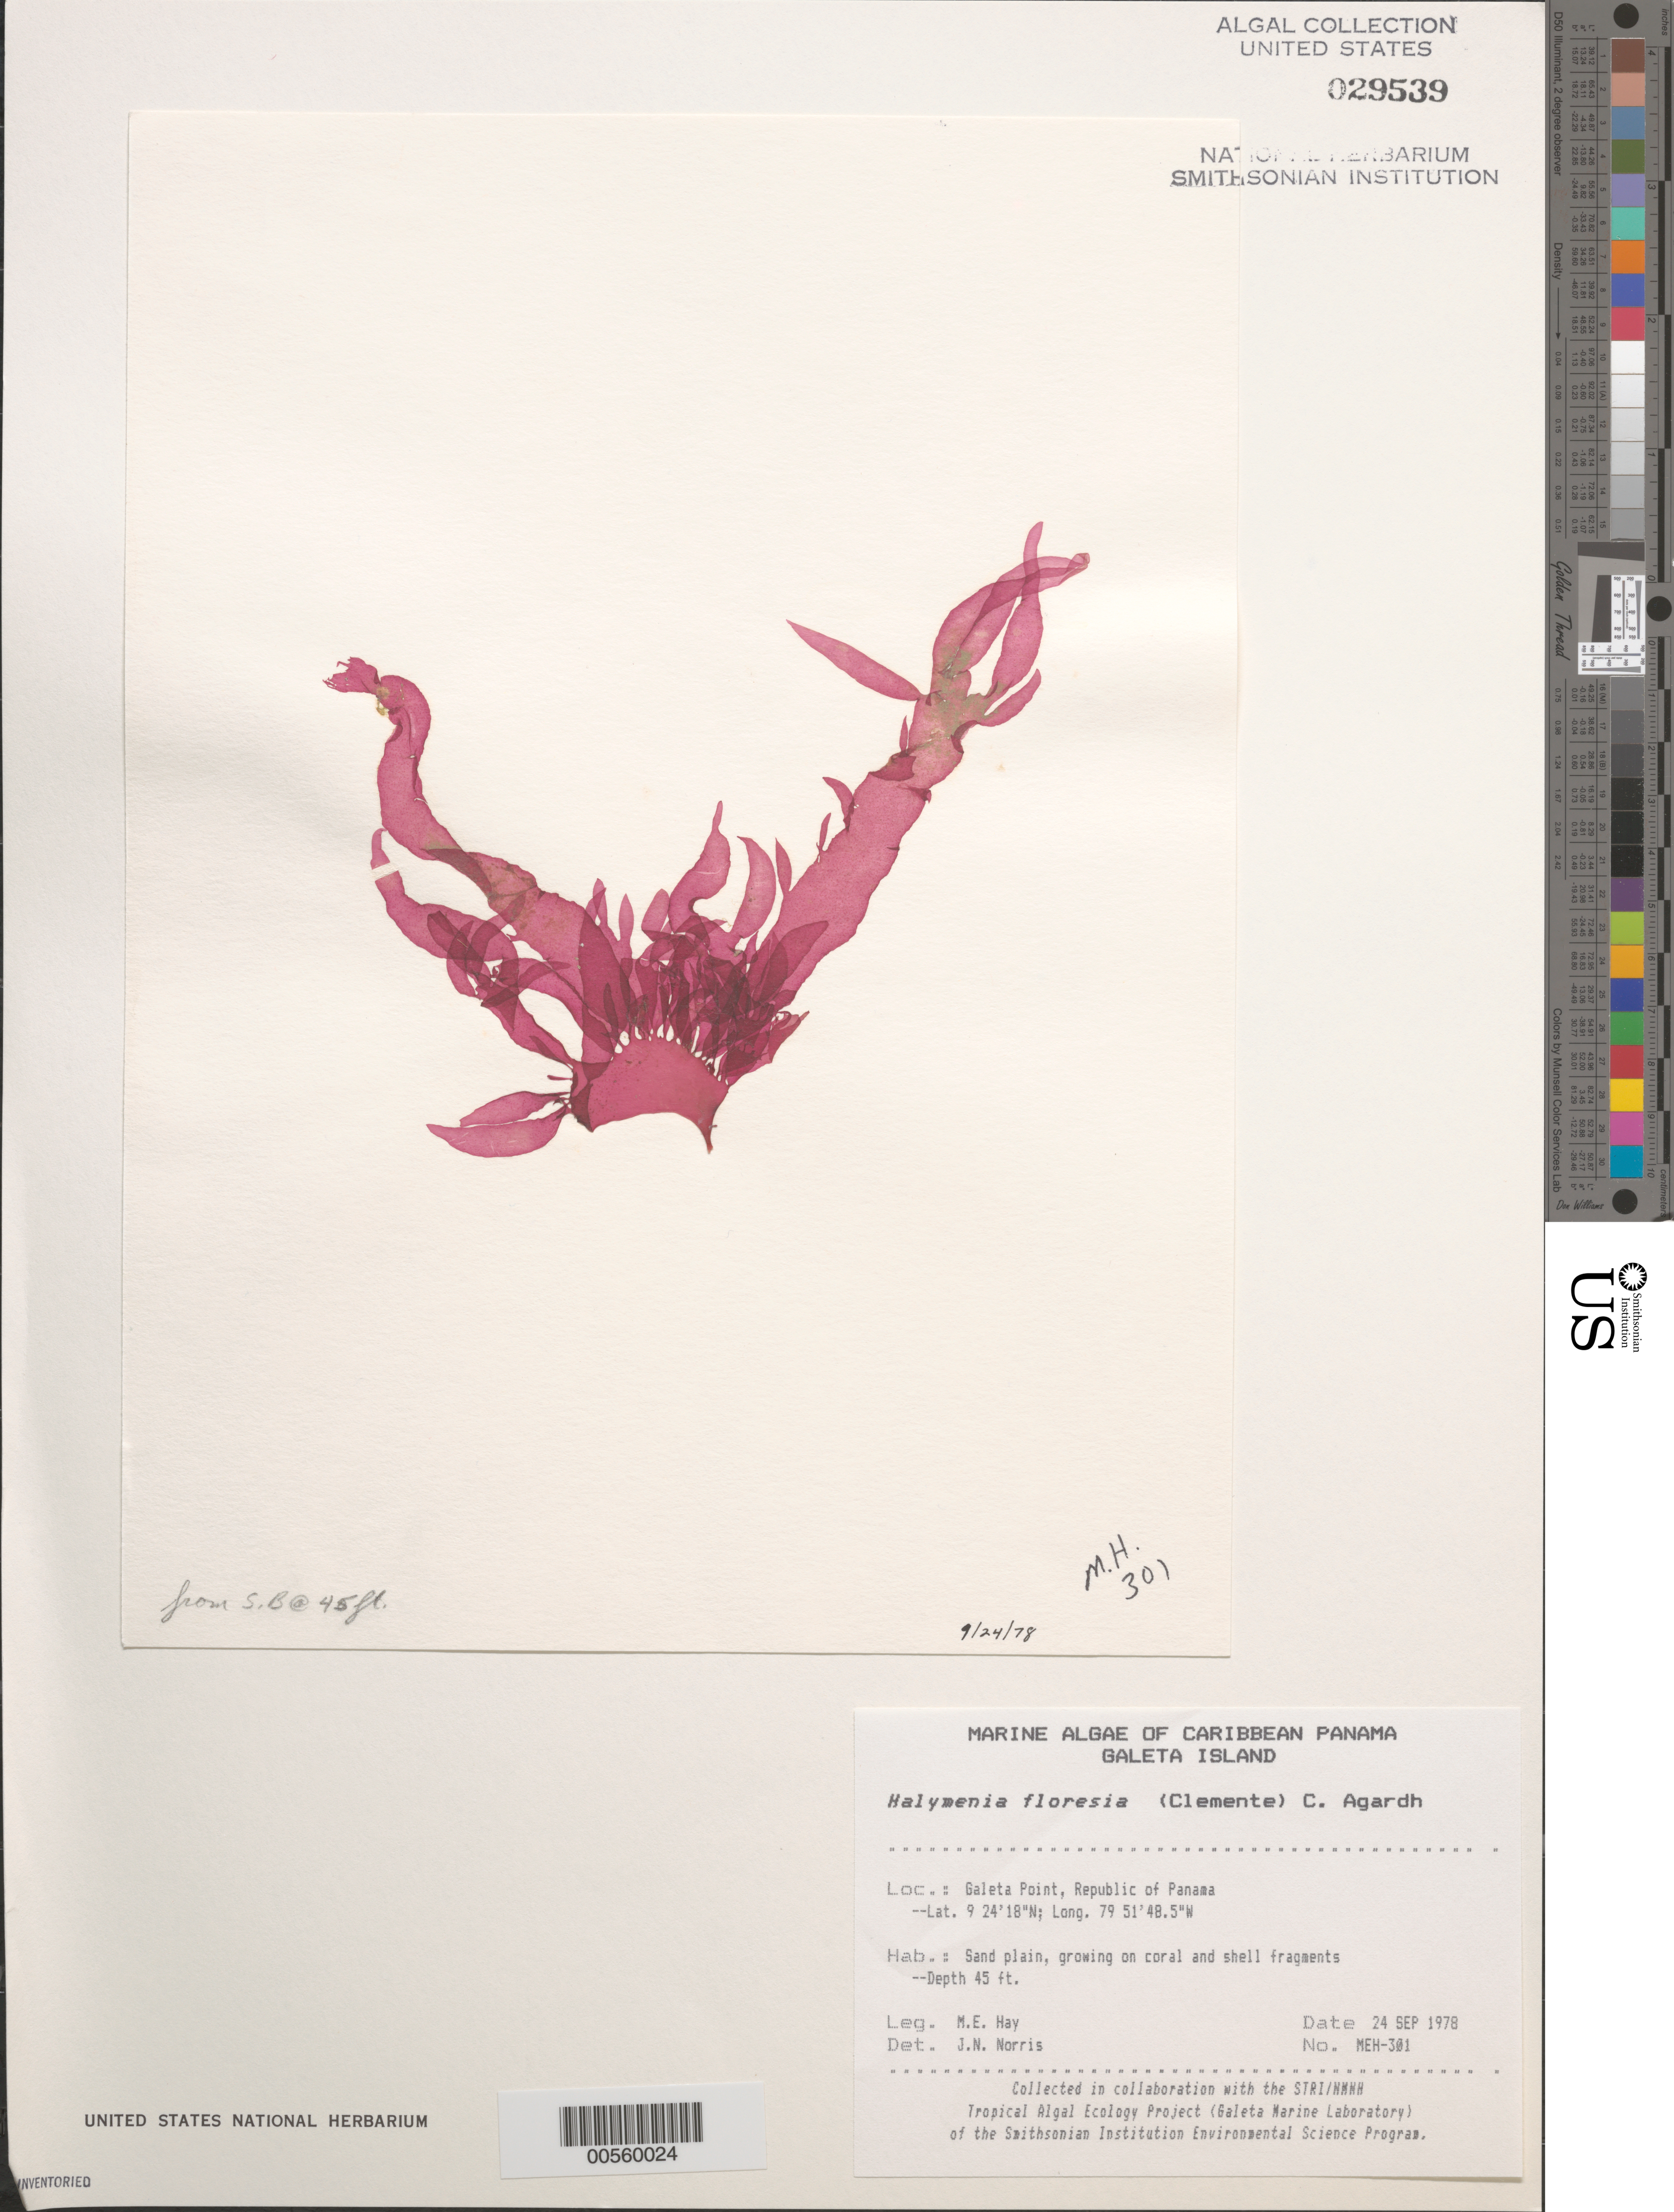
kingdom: Plantae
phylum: Rhodophyta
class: Florideophyceae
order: Halymeniales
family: Halymeniaceae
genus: Halymenia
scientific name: Halymenia floresii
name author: (Clemente) C. Agardh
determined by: Norris, James N.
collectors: M. E. Hay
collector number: MEH-301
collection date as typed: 24 Sep 1978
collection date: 1978-09-24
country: Panama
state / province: Colón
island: Galeta Island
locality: Galeta Point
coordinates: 9 24' 18" N, 79 51' 48.5" W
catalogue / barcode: US 29539